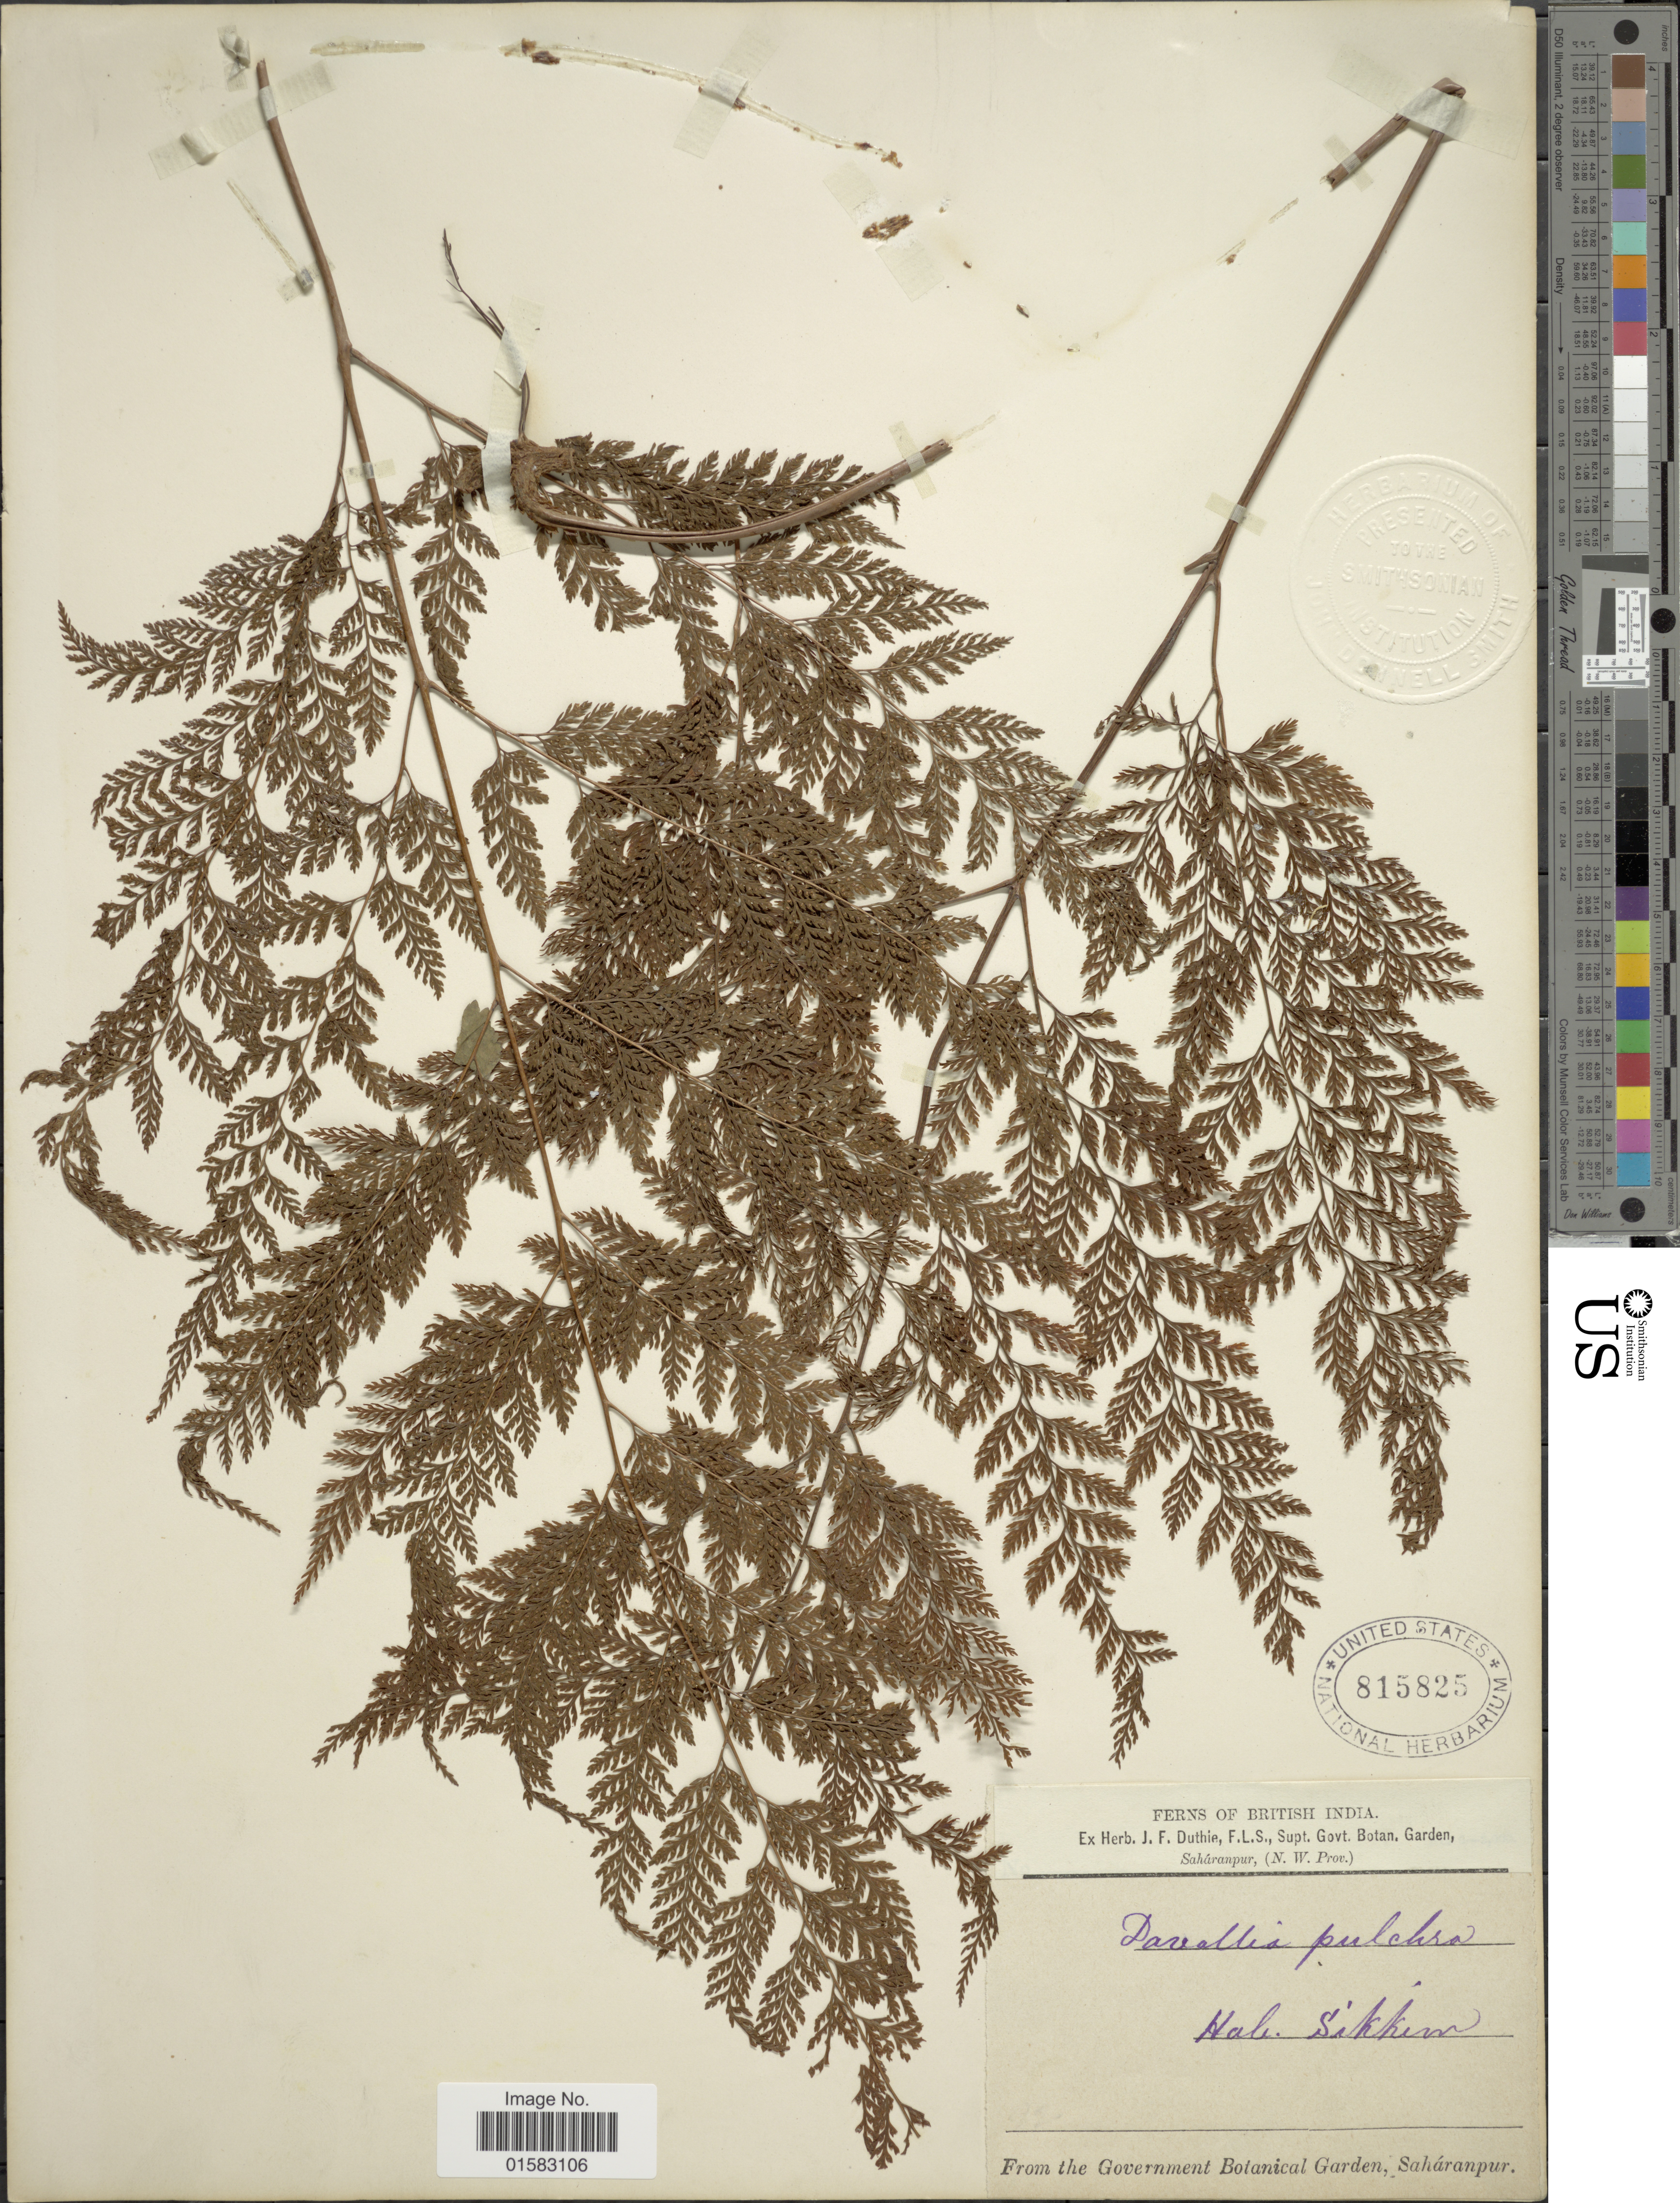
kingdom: Plantae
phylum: Tracheophyta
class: Polypodiopsida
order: Polypodiales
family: Davalliaceae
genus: Davallia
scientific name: Davallia sp.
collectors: J. F. Duthie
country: India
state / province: Sikkim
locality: British India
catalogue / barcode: US 815825